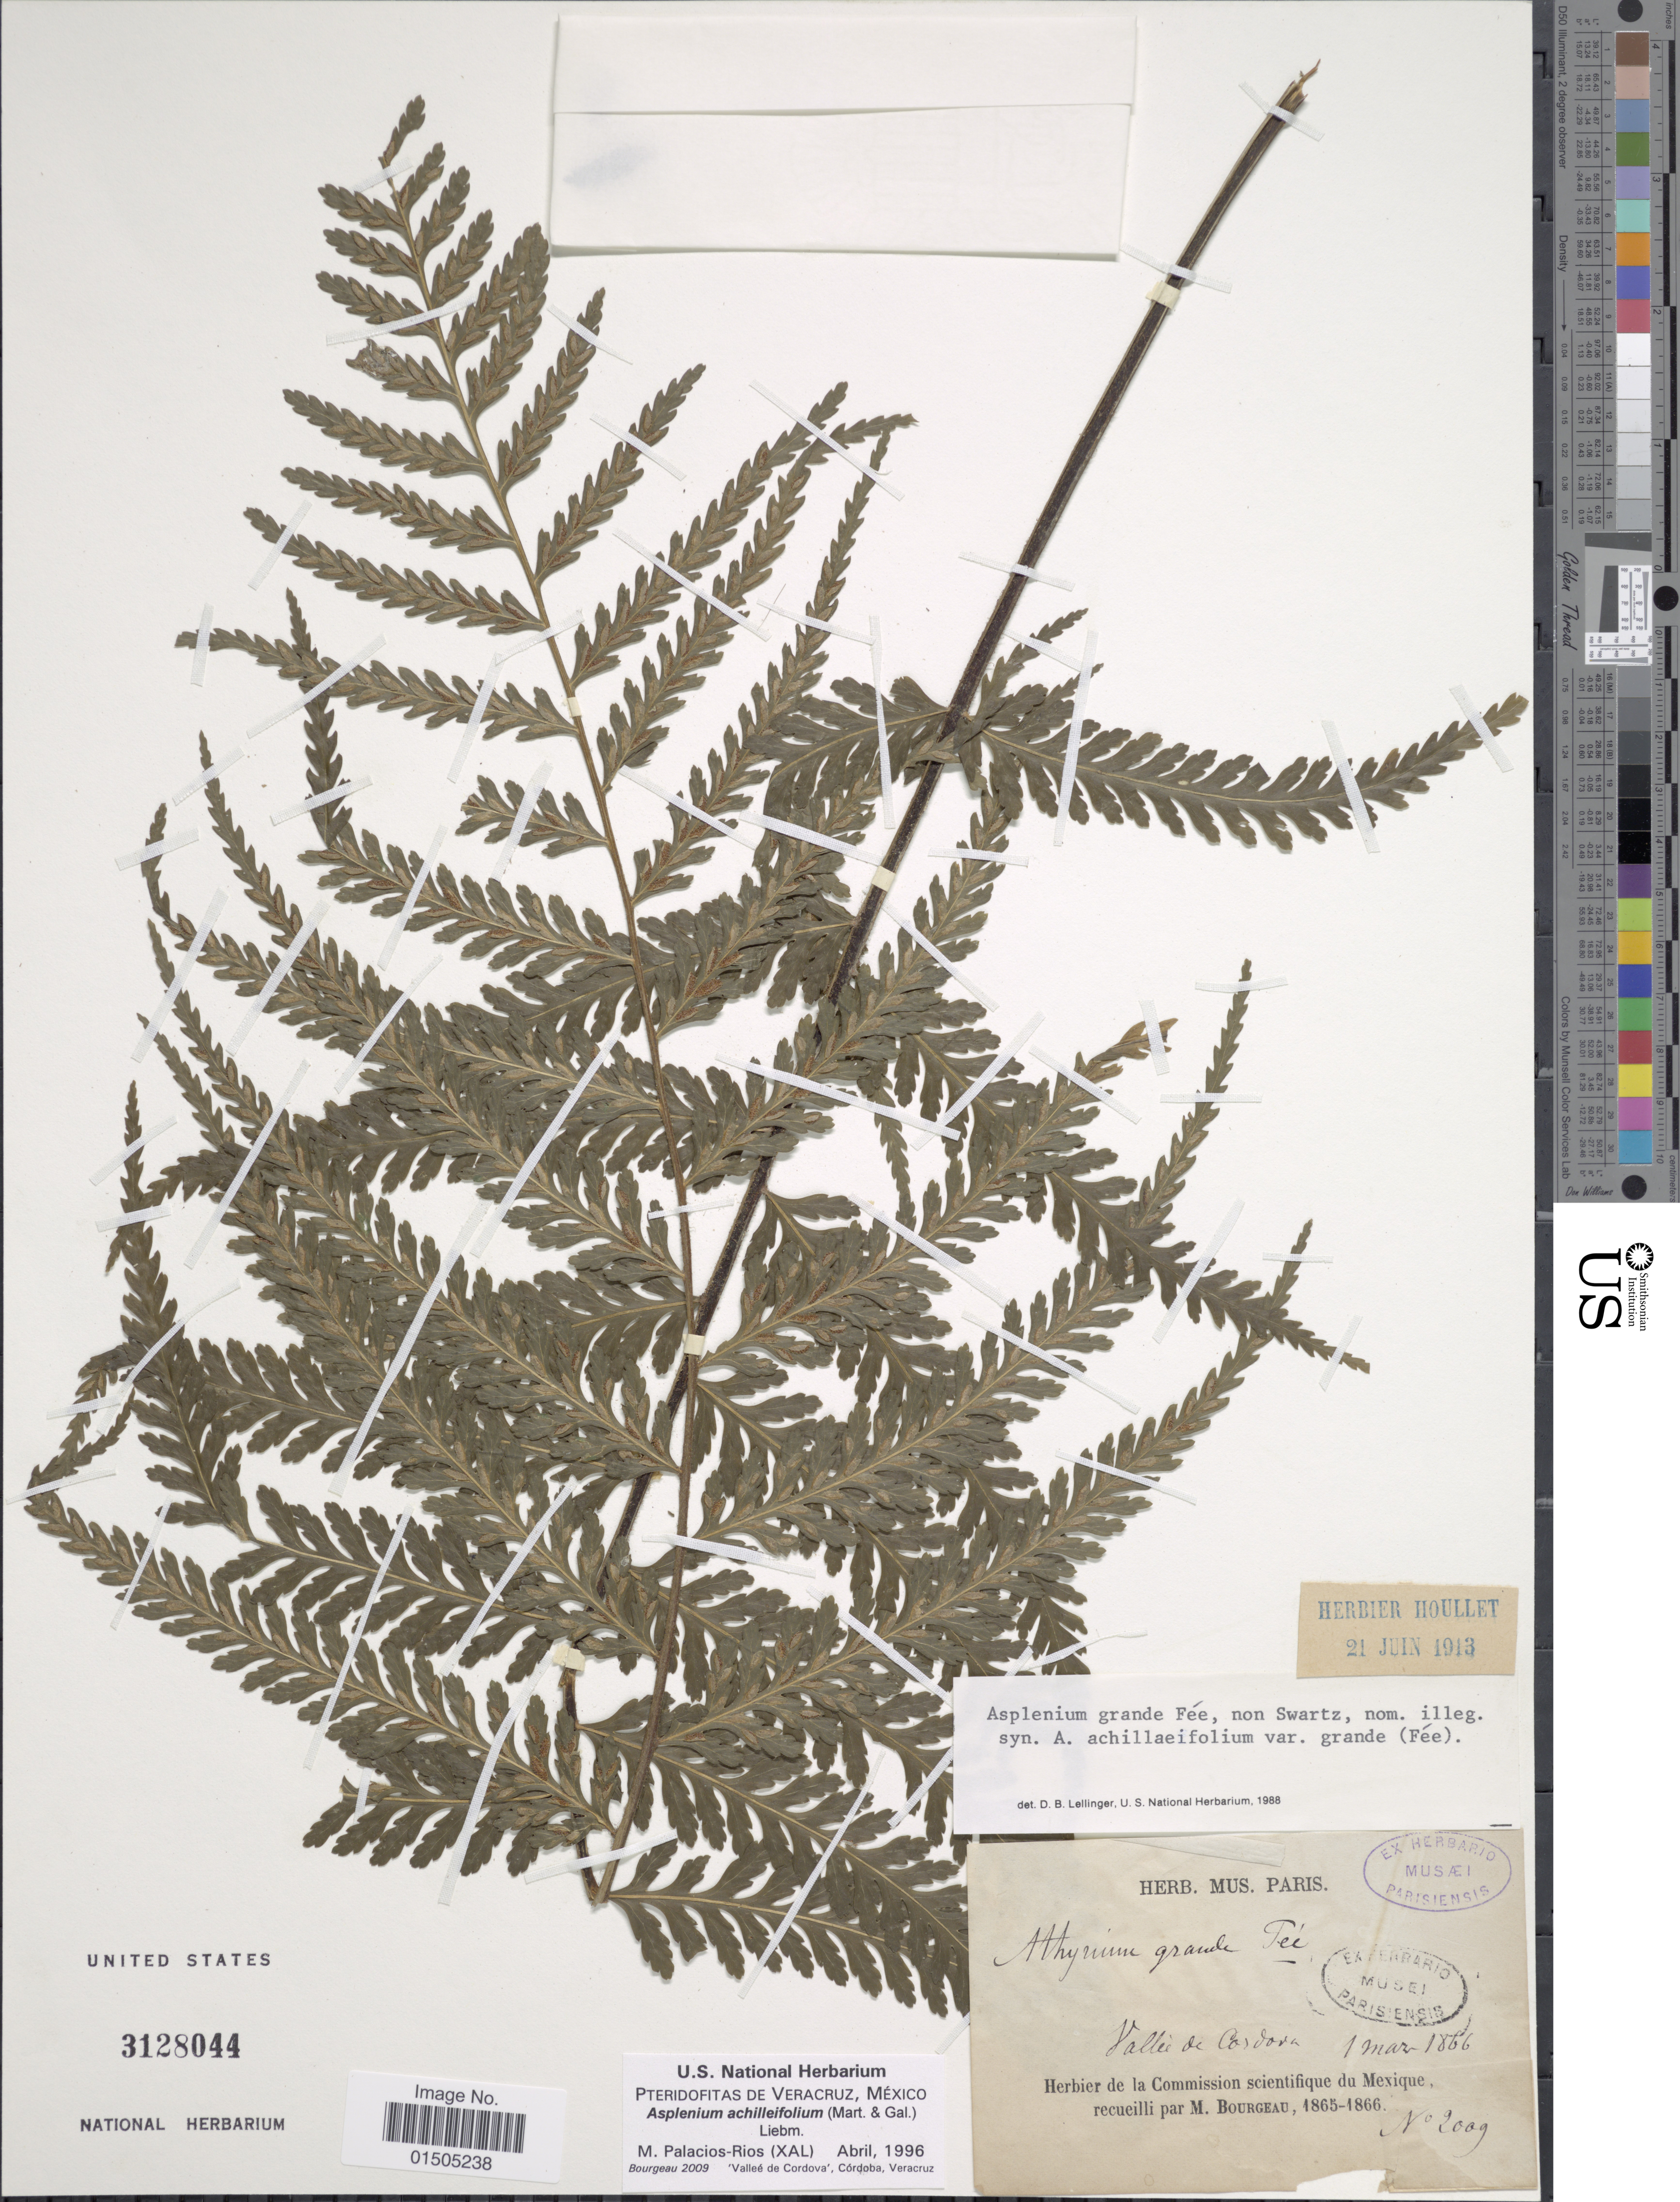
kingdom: Plantae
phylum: Tracheophyta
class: Polypodiopsida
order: Polypodiales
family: Aspleniaceae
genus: Asplenium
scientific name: Asplenium achilleifolium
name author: (M. Martens & Galeotti) Liebm.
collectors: M. Bourgeau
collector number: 2009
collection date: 1866-03-01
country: Mexico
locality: Vallée de Cordova.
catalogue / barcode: US 3128044